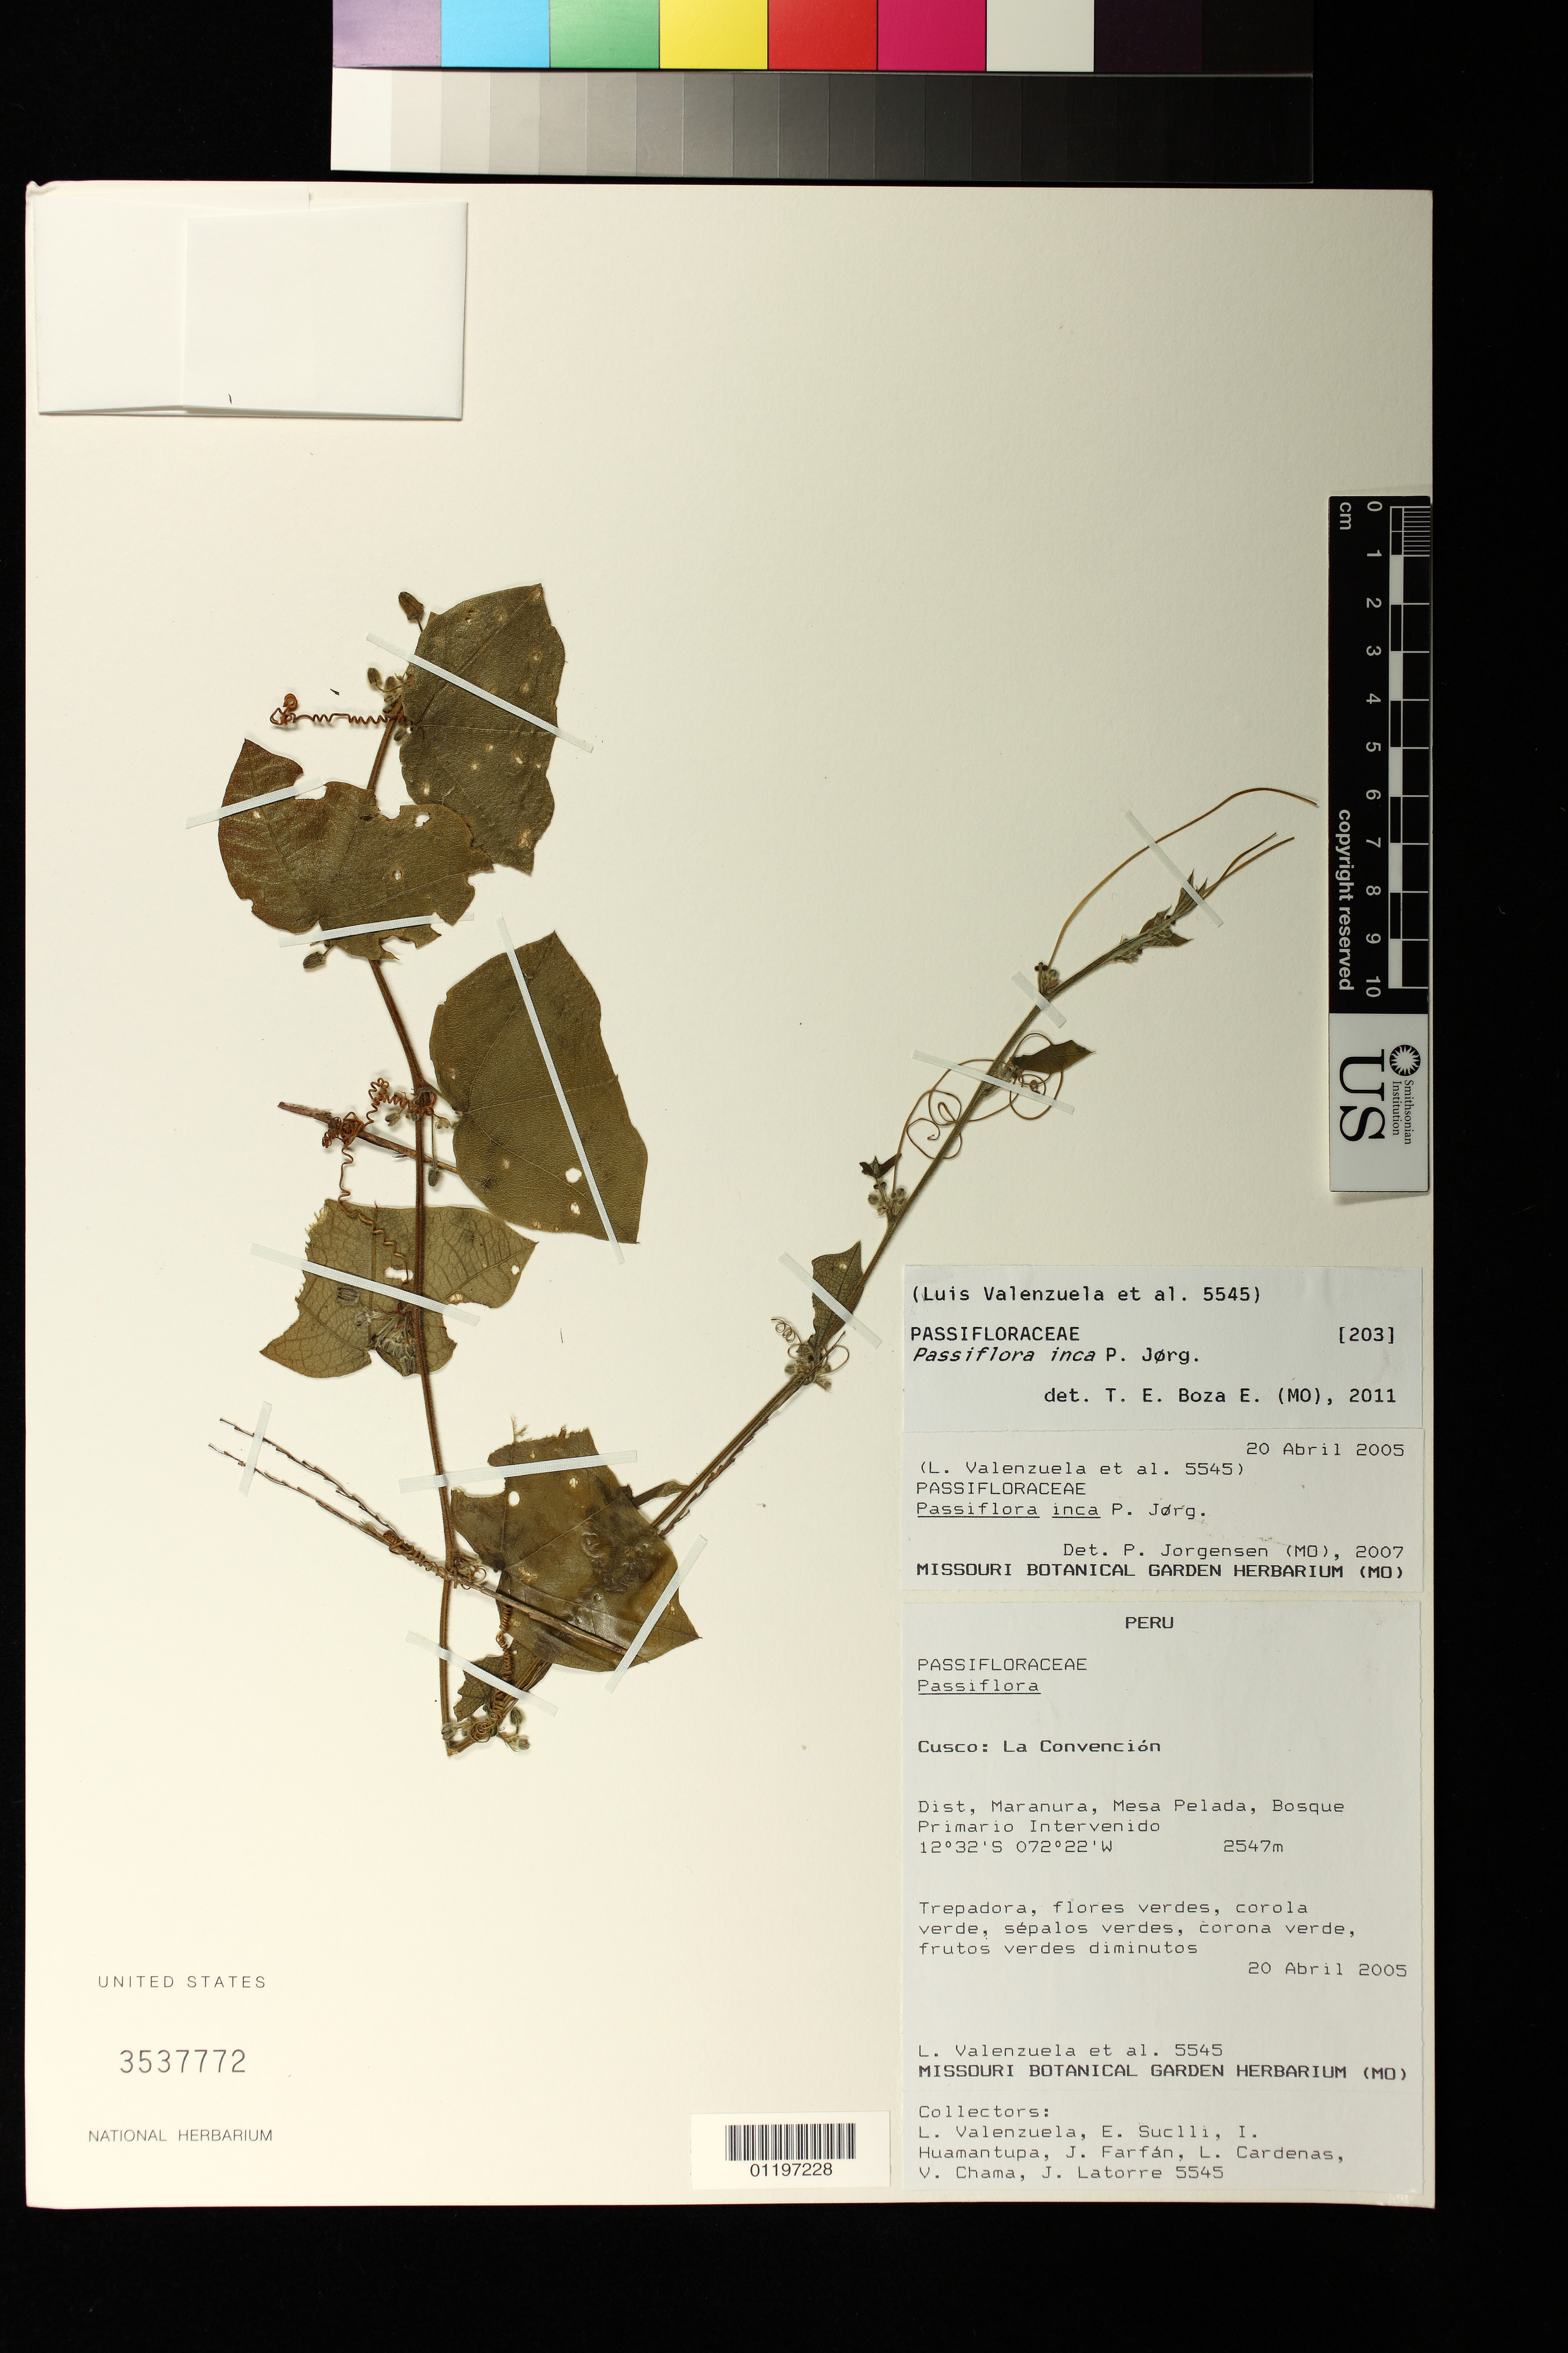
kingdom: Plantae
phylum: Tracheophyta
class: Magnoliopsida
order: Malpighiales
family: Passifloraceae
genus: Passiflora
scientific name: Passiflora inca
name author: P. Jørg.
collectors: L. Valenzuela, E. Suclli, A. Huamantupa & J. Farfán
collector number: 5545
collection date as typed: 20 Apr 2005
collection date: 2005-04-20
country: Peru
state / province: Cusco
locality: Cusco: La Convención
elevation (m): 2547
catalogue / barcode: US 3537772